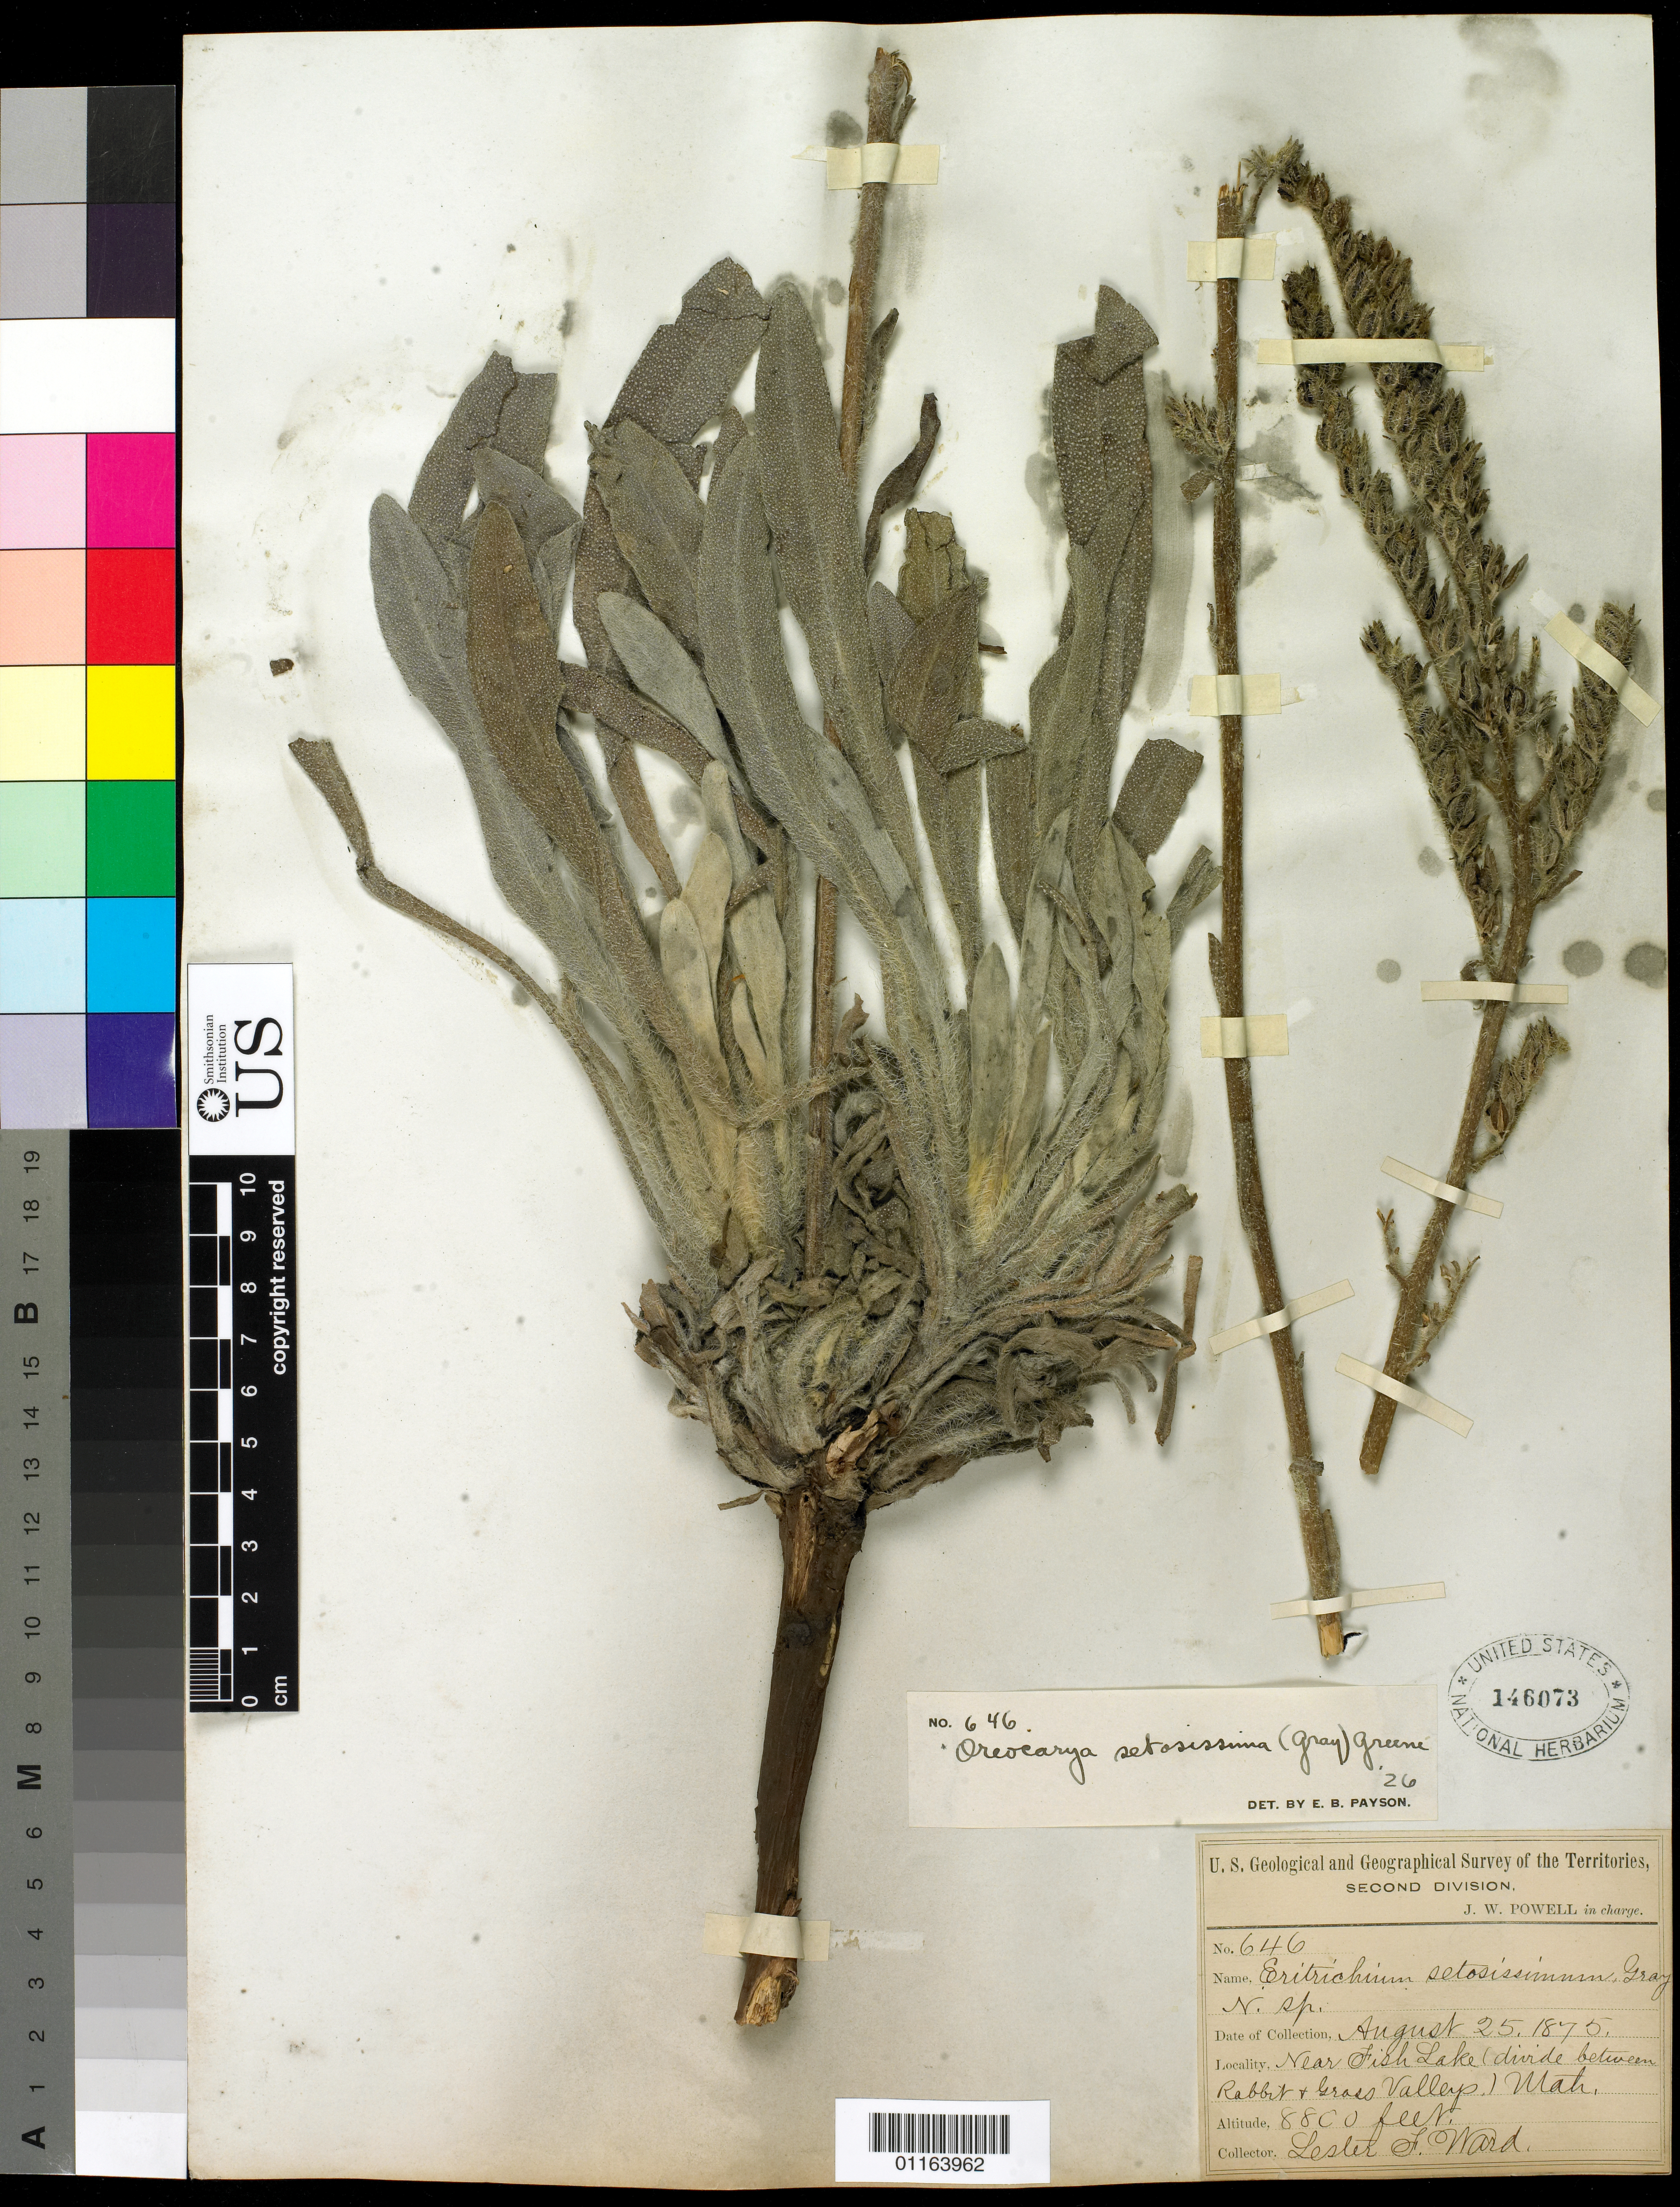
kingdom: Plantae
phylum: Tracheophyta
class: Magnoliopsida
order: Boraginales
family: Boraginaceae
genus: Oreocarya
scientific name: Oreocarya setosissima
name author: (A. Gray) Greene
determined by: Payson, E. B.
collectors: L. F. Ward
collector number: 646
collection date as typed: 25 Aug 1875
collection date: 1875-08-25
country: United States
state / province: Utah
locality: near Fish Lake (divide between Rabbit and Grass Valleys)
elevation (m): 2682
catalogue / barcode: US 146073